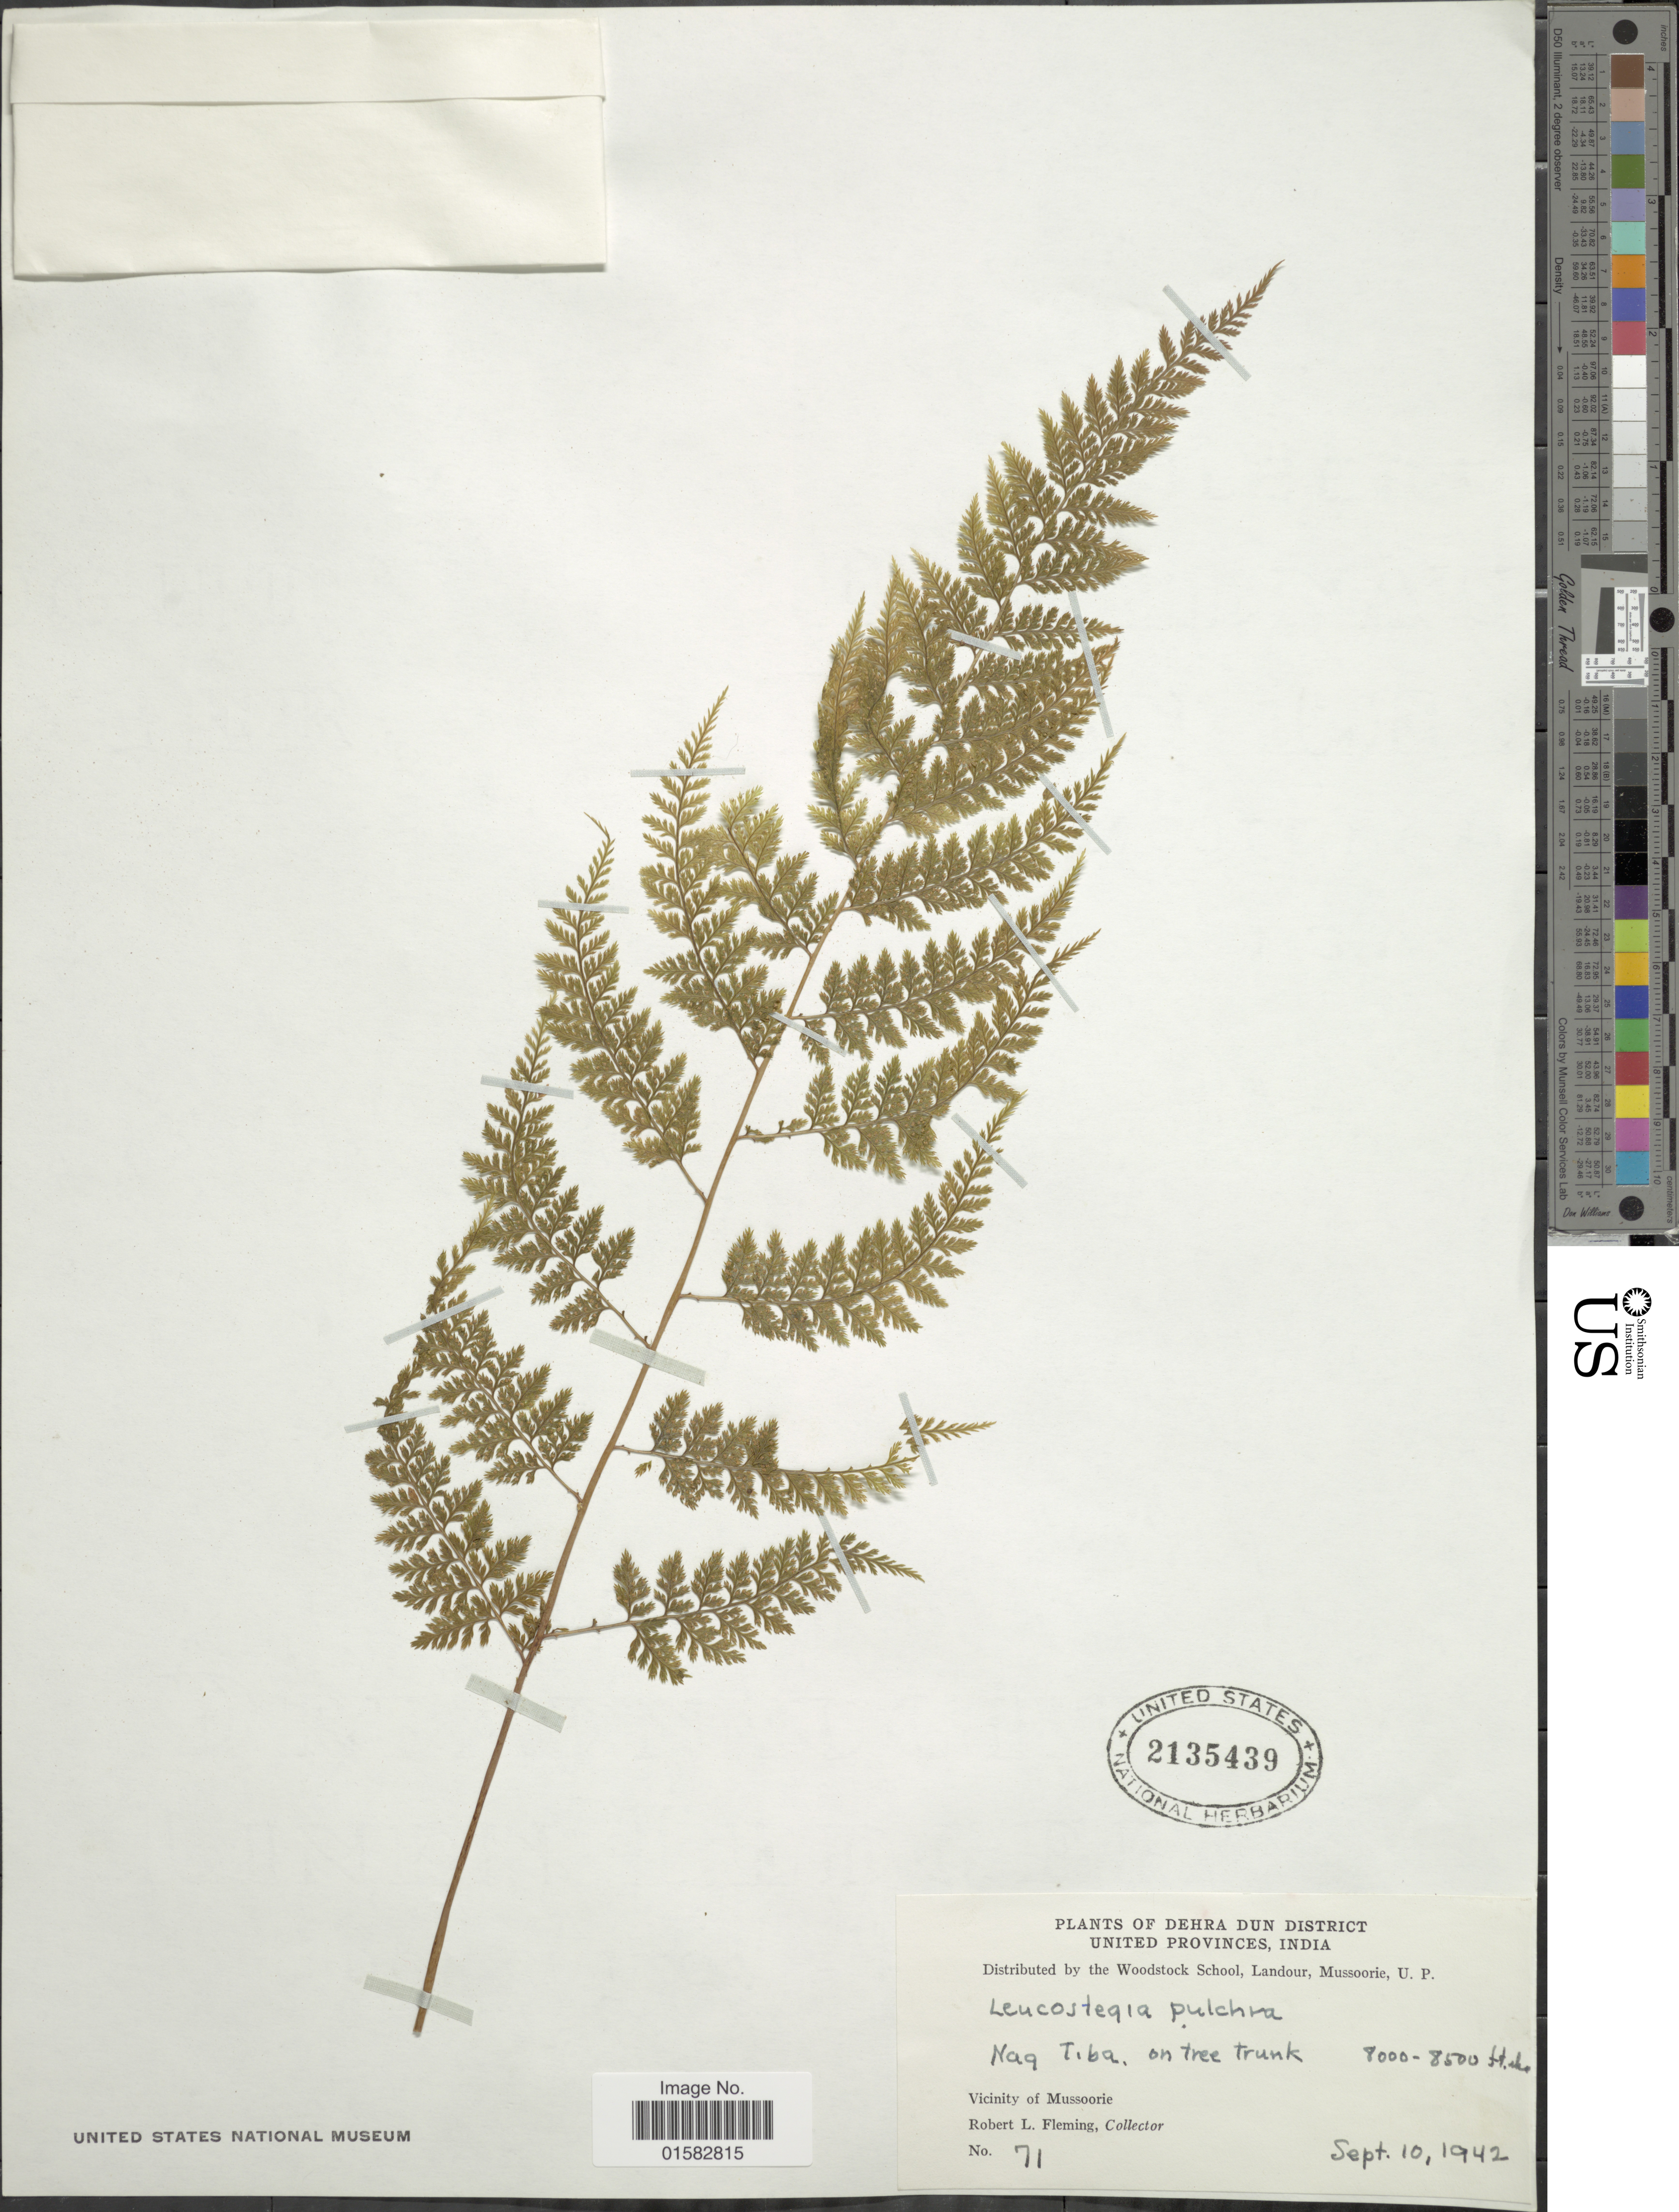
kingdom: Plantae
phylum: Tracheophyta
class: Polypodiopsida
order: Polypodiales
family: Davalliaceae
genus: Davallia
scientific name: Davallia pulchra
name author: D. Don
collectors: R. Fleming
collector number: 71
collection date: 1942-09-10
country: India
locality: Dehra Dun District, United Provinces, Vicinity of Mussoorie, Nag Tiba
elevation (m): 2438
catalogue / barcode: US 2135439